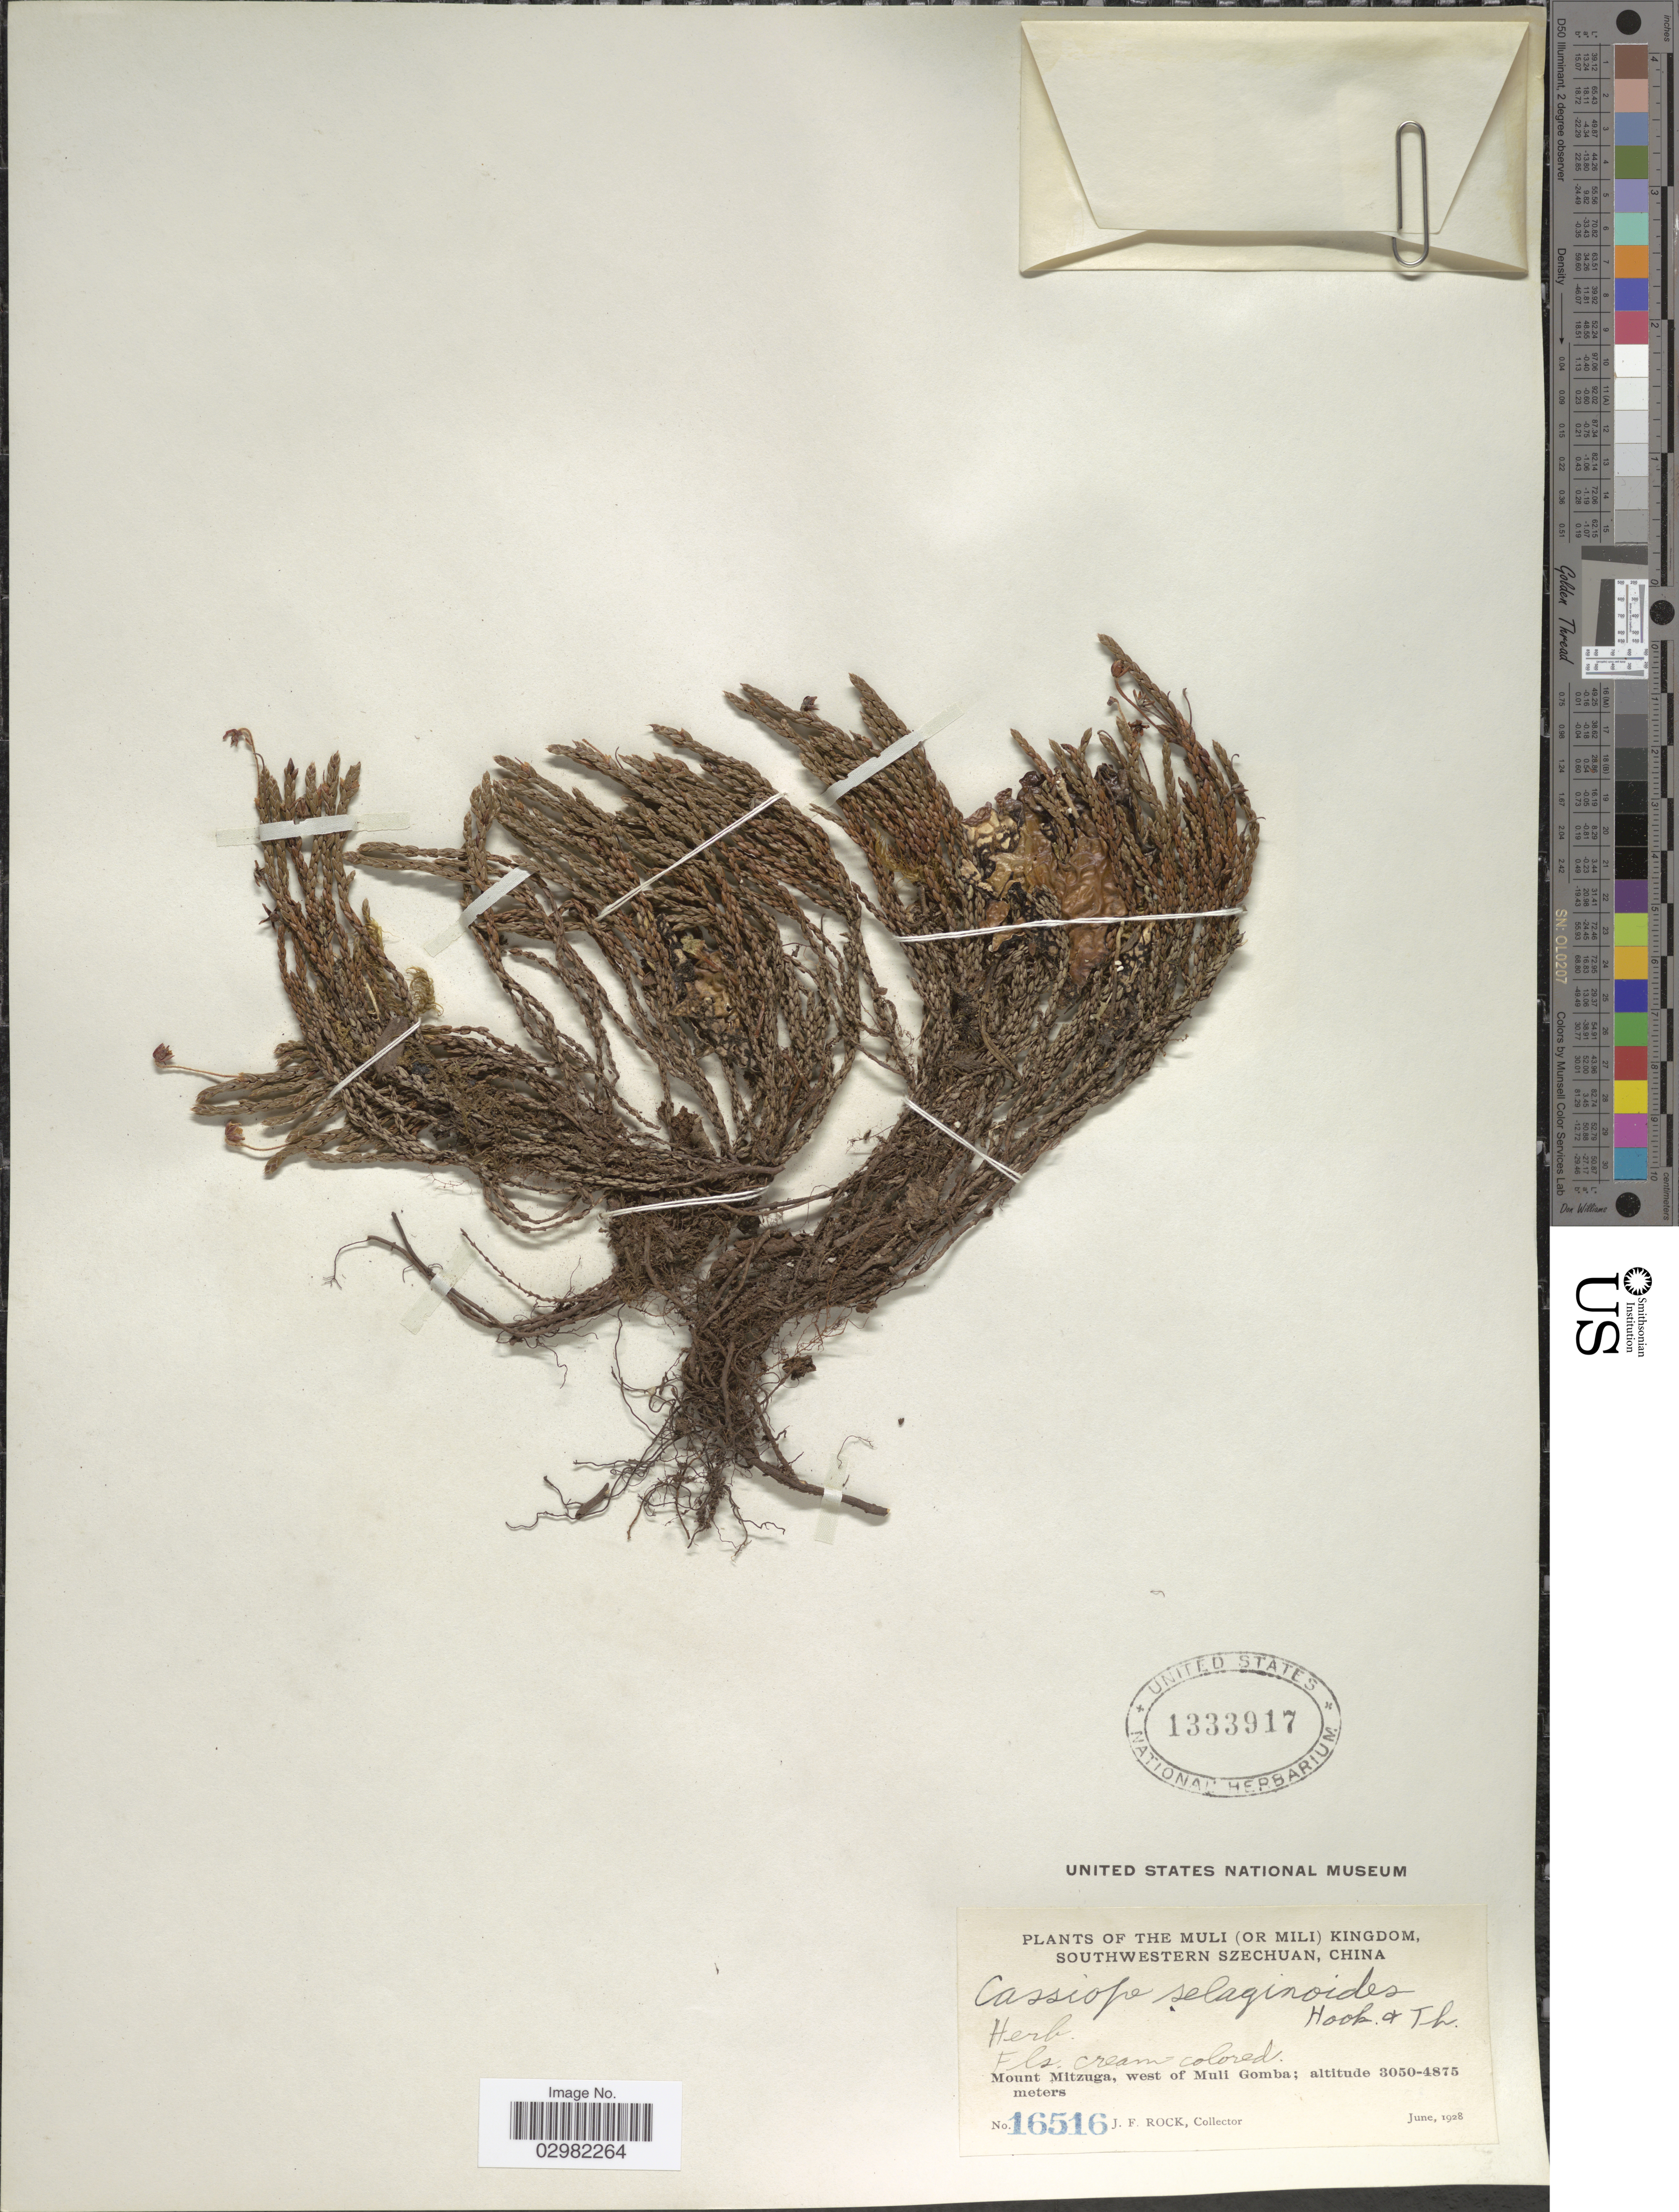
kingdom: Plantae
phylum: Tracheophyta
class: Magnoliopsida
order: Ericales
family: Ericaceae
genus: Cassiope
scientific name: Cassiope selaginoides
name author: Hook. f. & Thomson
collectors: J. Rock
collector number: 16516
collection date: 1928-06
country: China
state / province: Sichuan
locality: The Muli (or Mili) Kingdom, Southwestern Szechuan, China, Mount Mitzuga, west of Muli Gomba.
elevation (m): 3050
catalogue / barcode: US 1333917